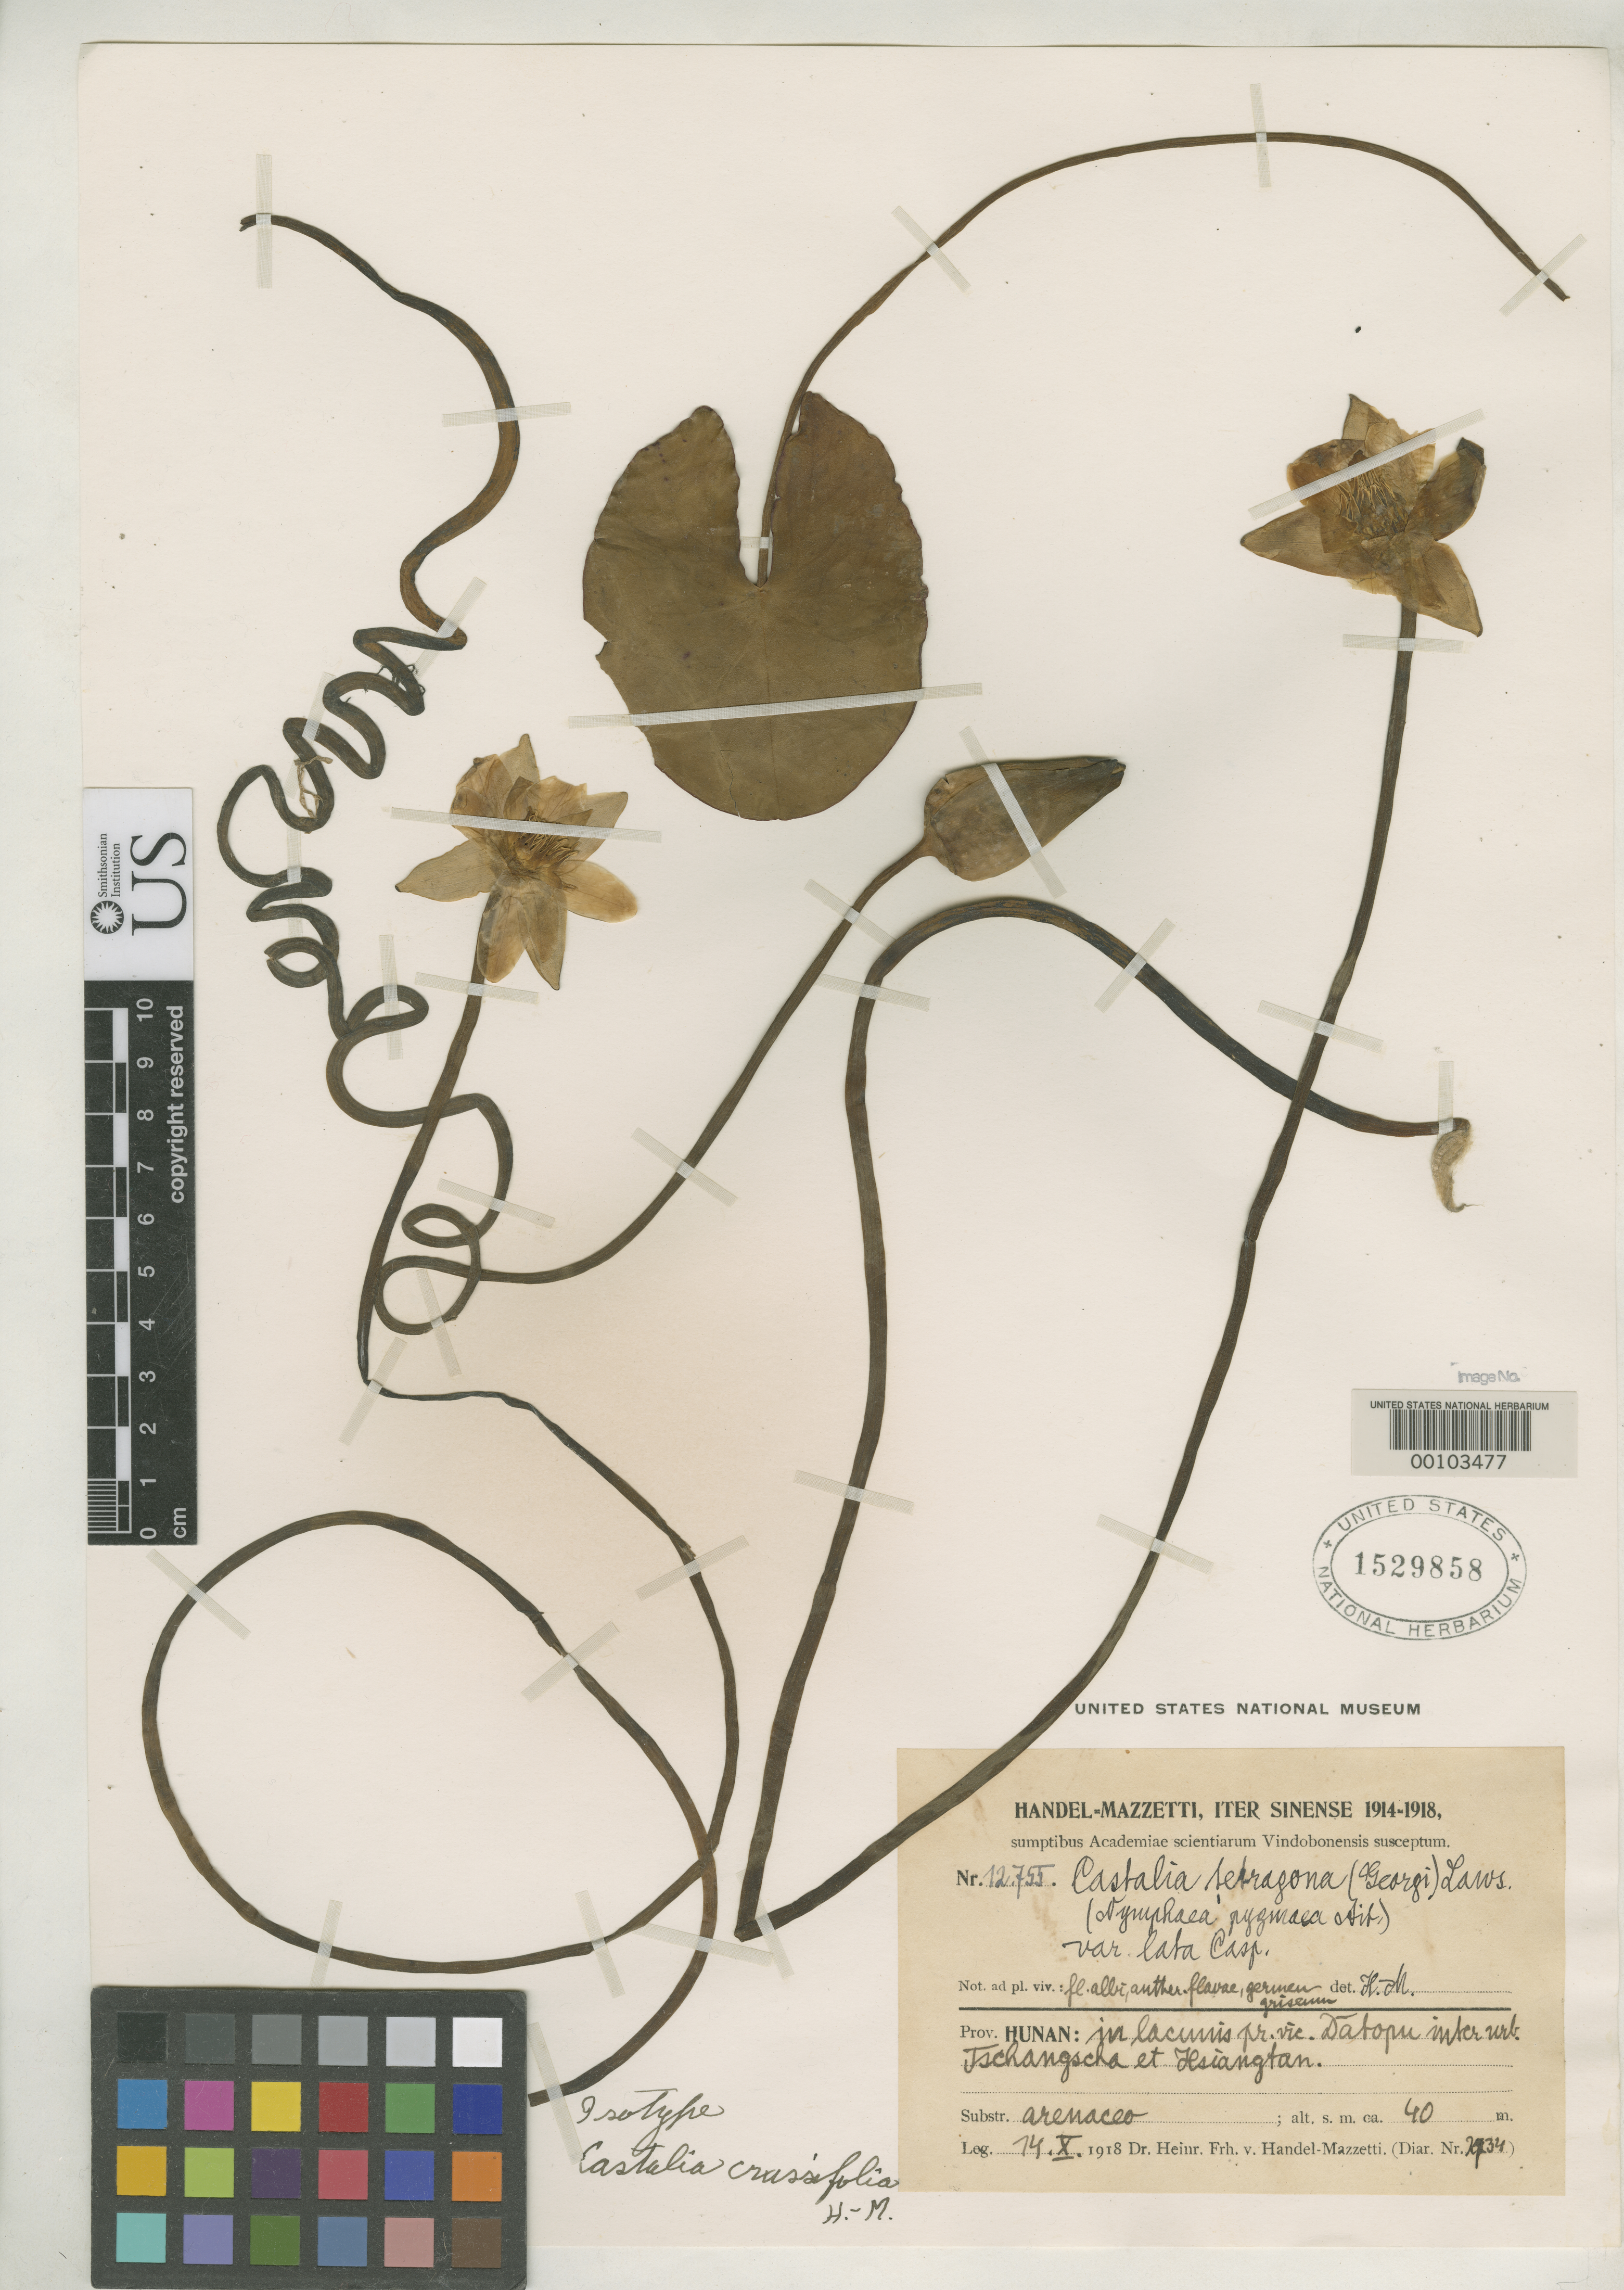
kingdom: Plantae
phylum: Tracheophyta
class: Magnoliopsida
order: Nymphaeales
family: Nymphaeaceae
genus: Castalia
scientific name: Castalia crassifolia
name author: Hand.-Mazz.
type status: Isotype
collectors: H. Handel-Mazzetti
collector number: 12755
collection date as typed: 14 Oct 1918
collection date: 1918-10-14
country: China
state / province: Hunan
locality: Tschangscha et Hsiangtan.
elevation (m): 40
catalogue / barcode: US 1529858